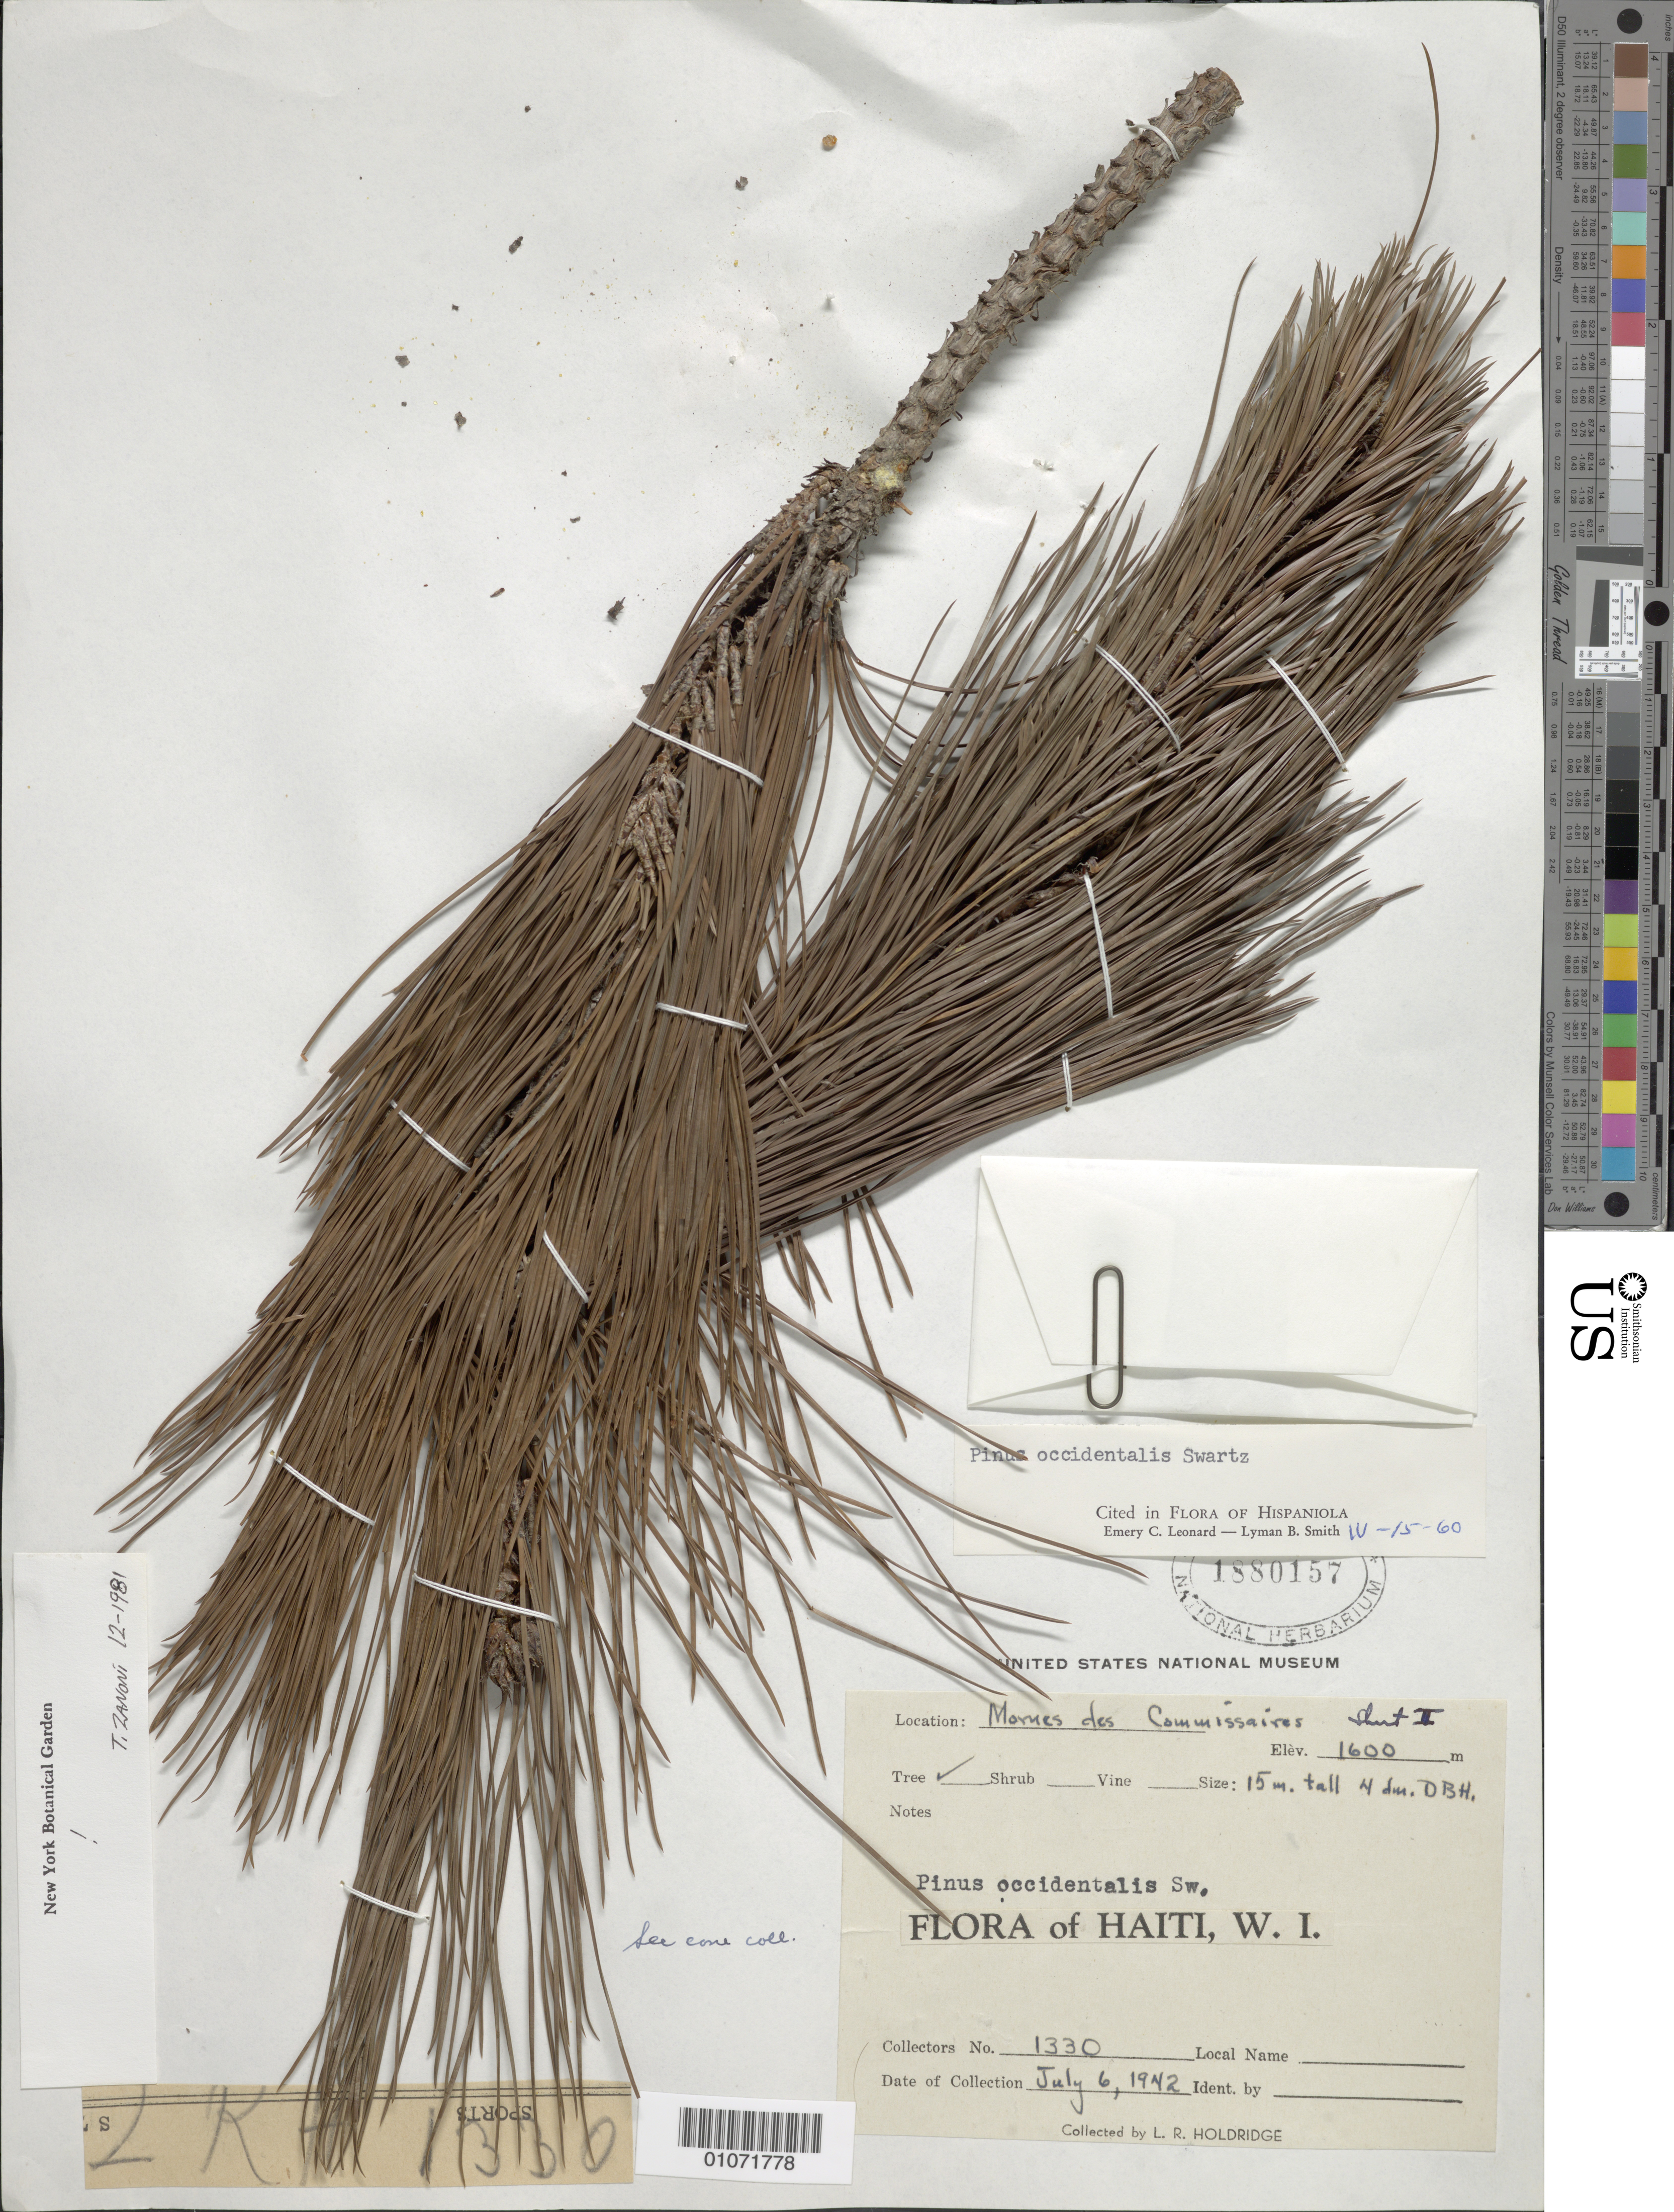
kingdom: Plantae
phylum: Tracheophyta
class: Pinopsida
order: Pinales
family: Pinaceae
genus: Pinus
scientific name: Pinus occidentalis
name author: Sw.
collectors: L. Holdridge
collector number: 1330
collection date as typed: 06 Jul 1942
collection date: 1942-07-06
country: Haiti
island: Hispaniola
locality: Morus de Commissaries.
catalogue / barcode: US 1880157